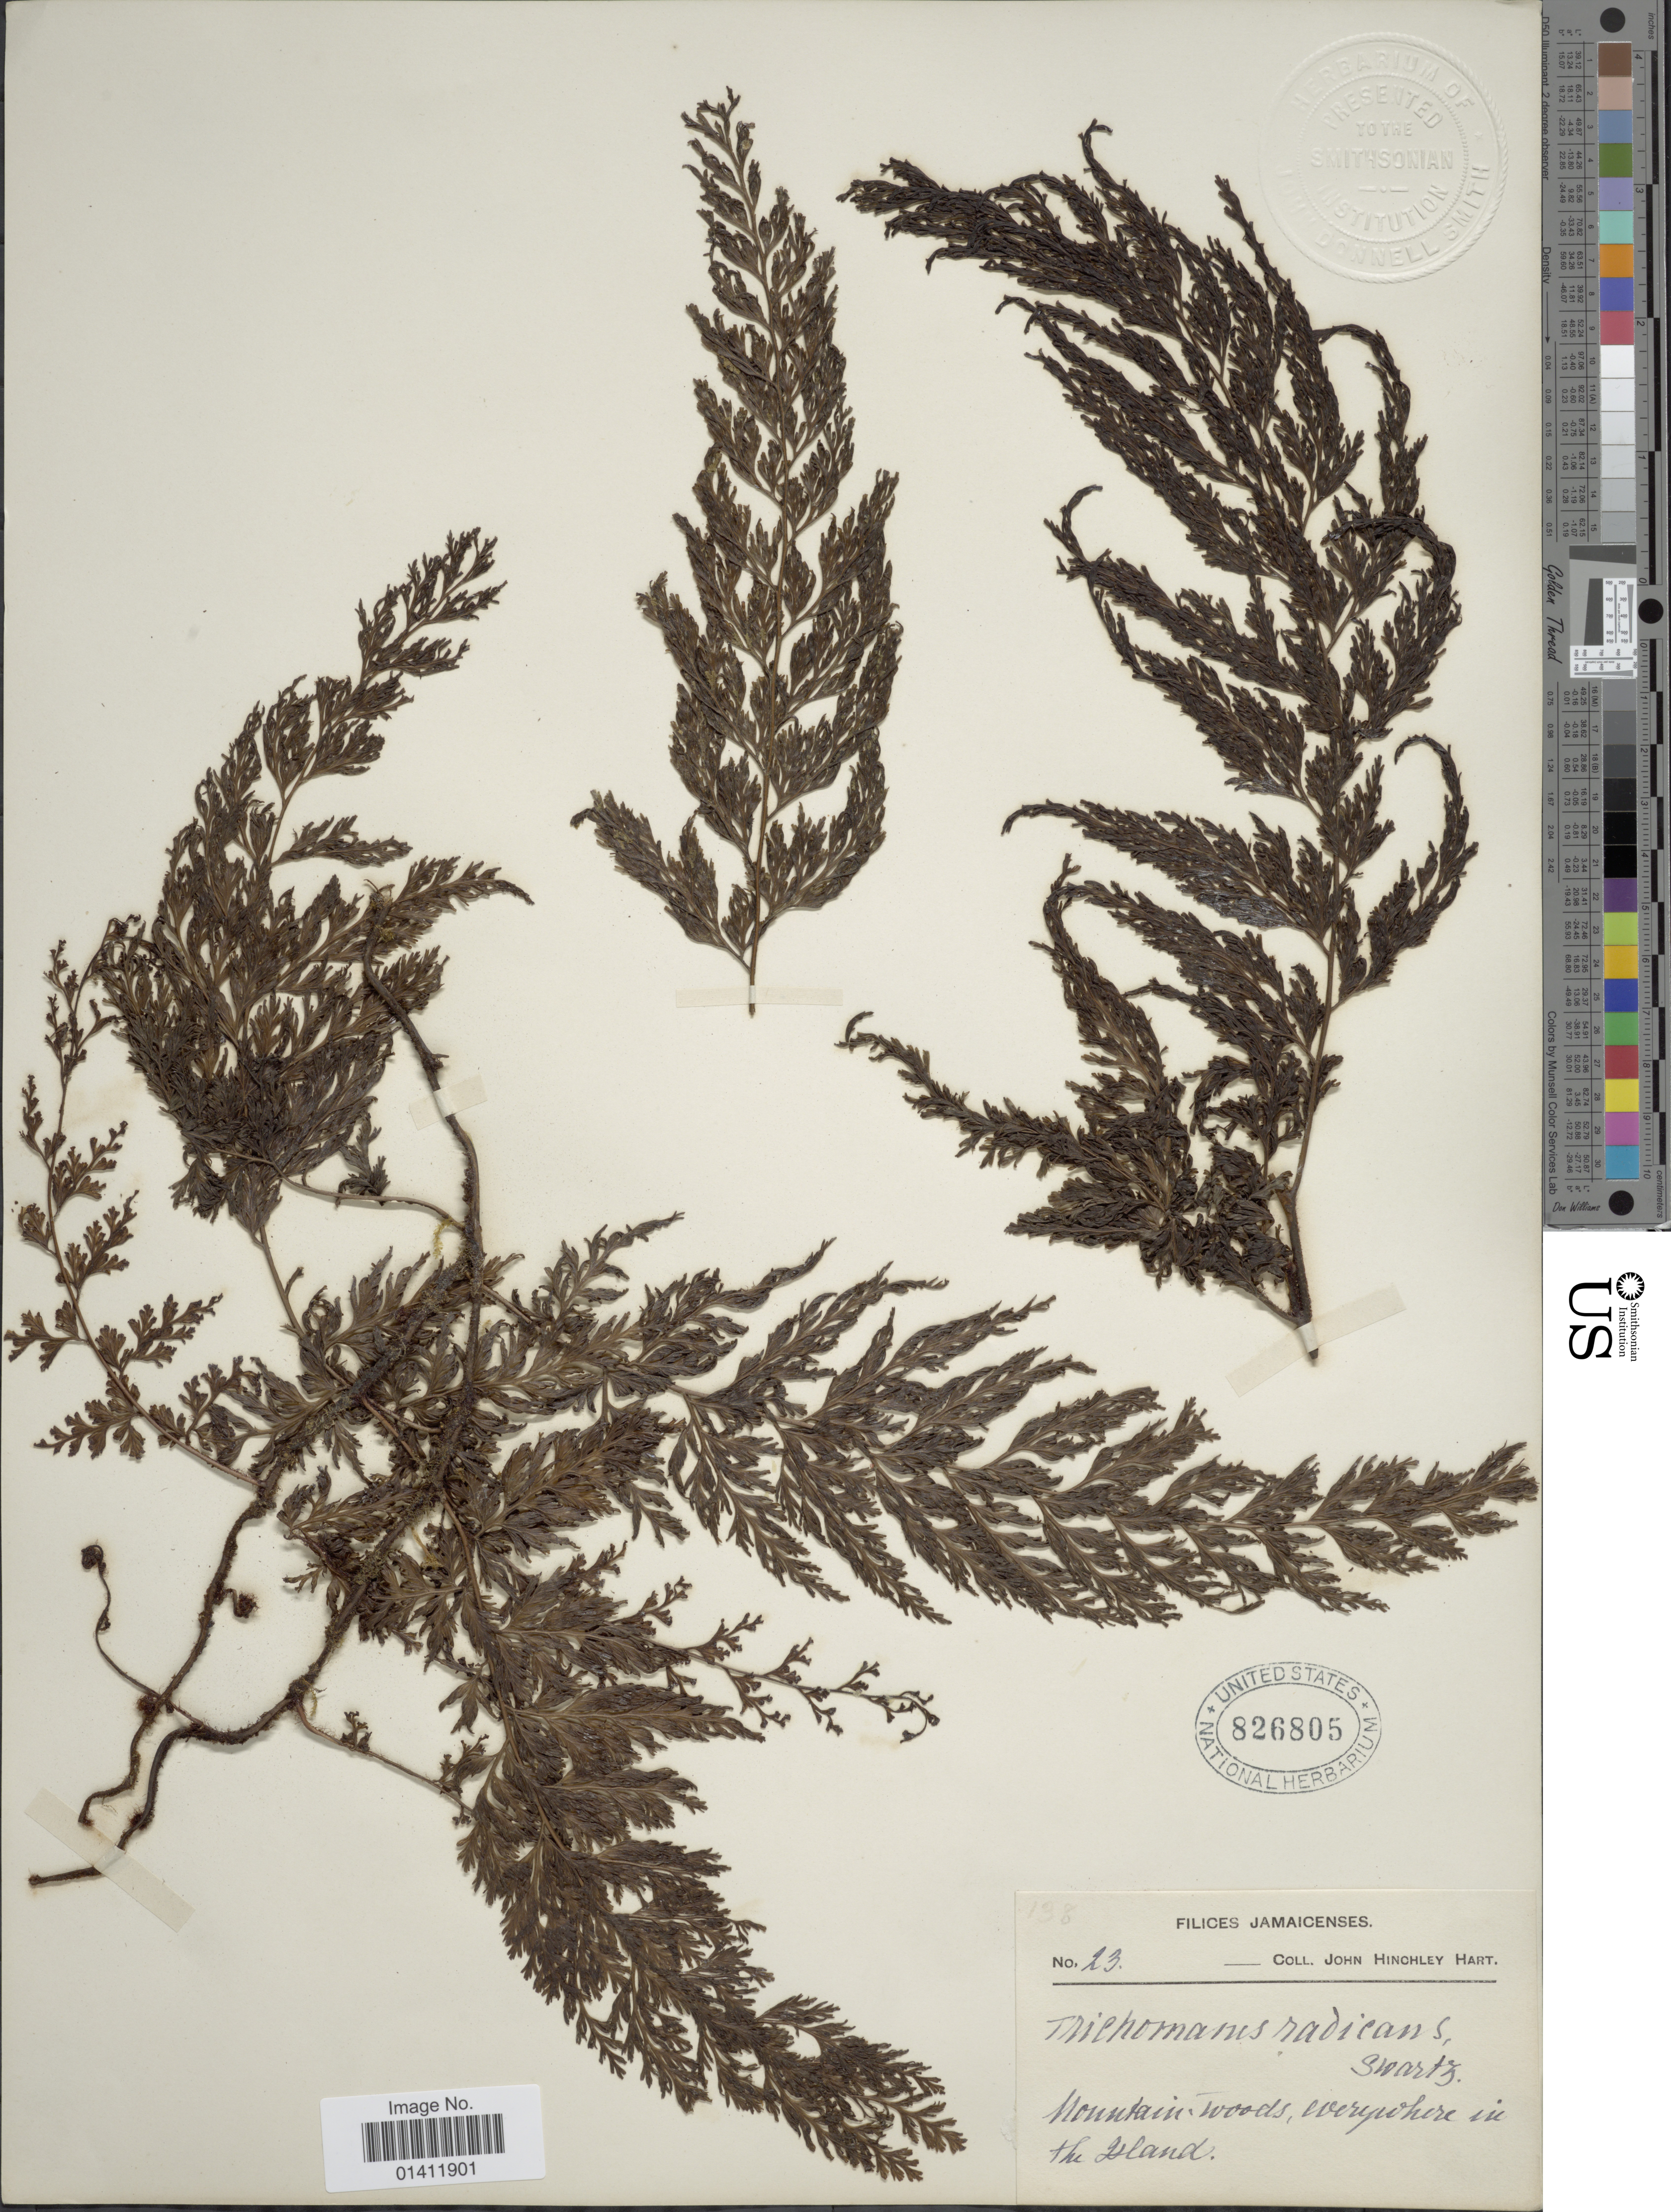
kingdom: Plantae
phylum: Tracheophyta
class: Polypodiopsida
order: Hymenophyllales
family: Hymenophyllaceae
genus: Vandenboschia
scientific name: Vandenboschia radicans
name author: (Sw.) Copel.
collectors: J. H. Hart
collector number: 23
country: Jamaica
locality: Everywhere in the island.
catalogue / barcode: US 826805